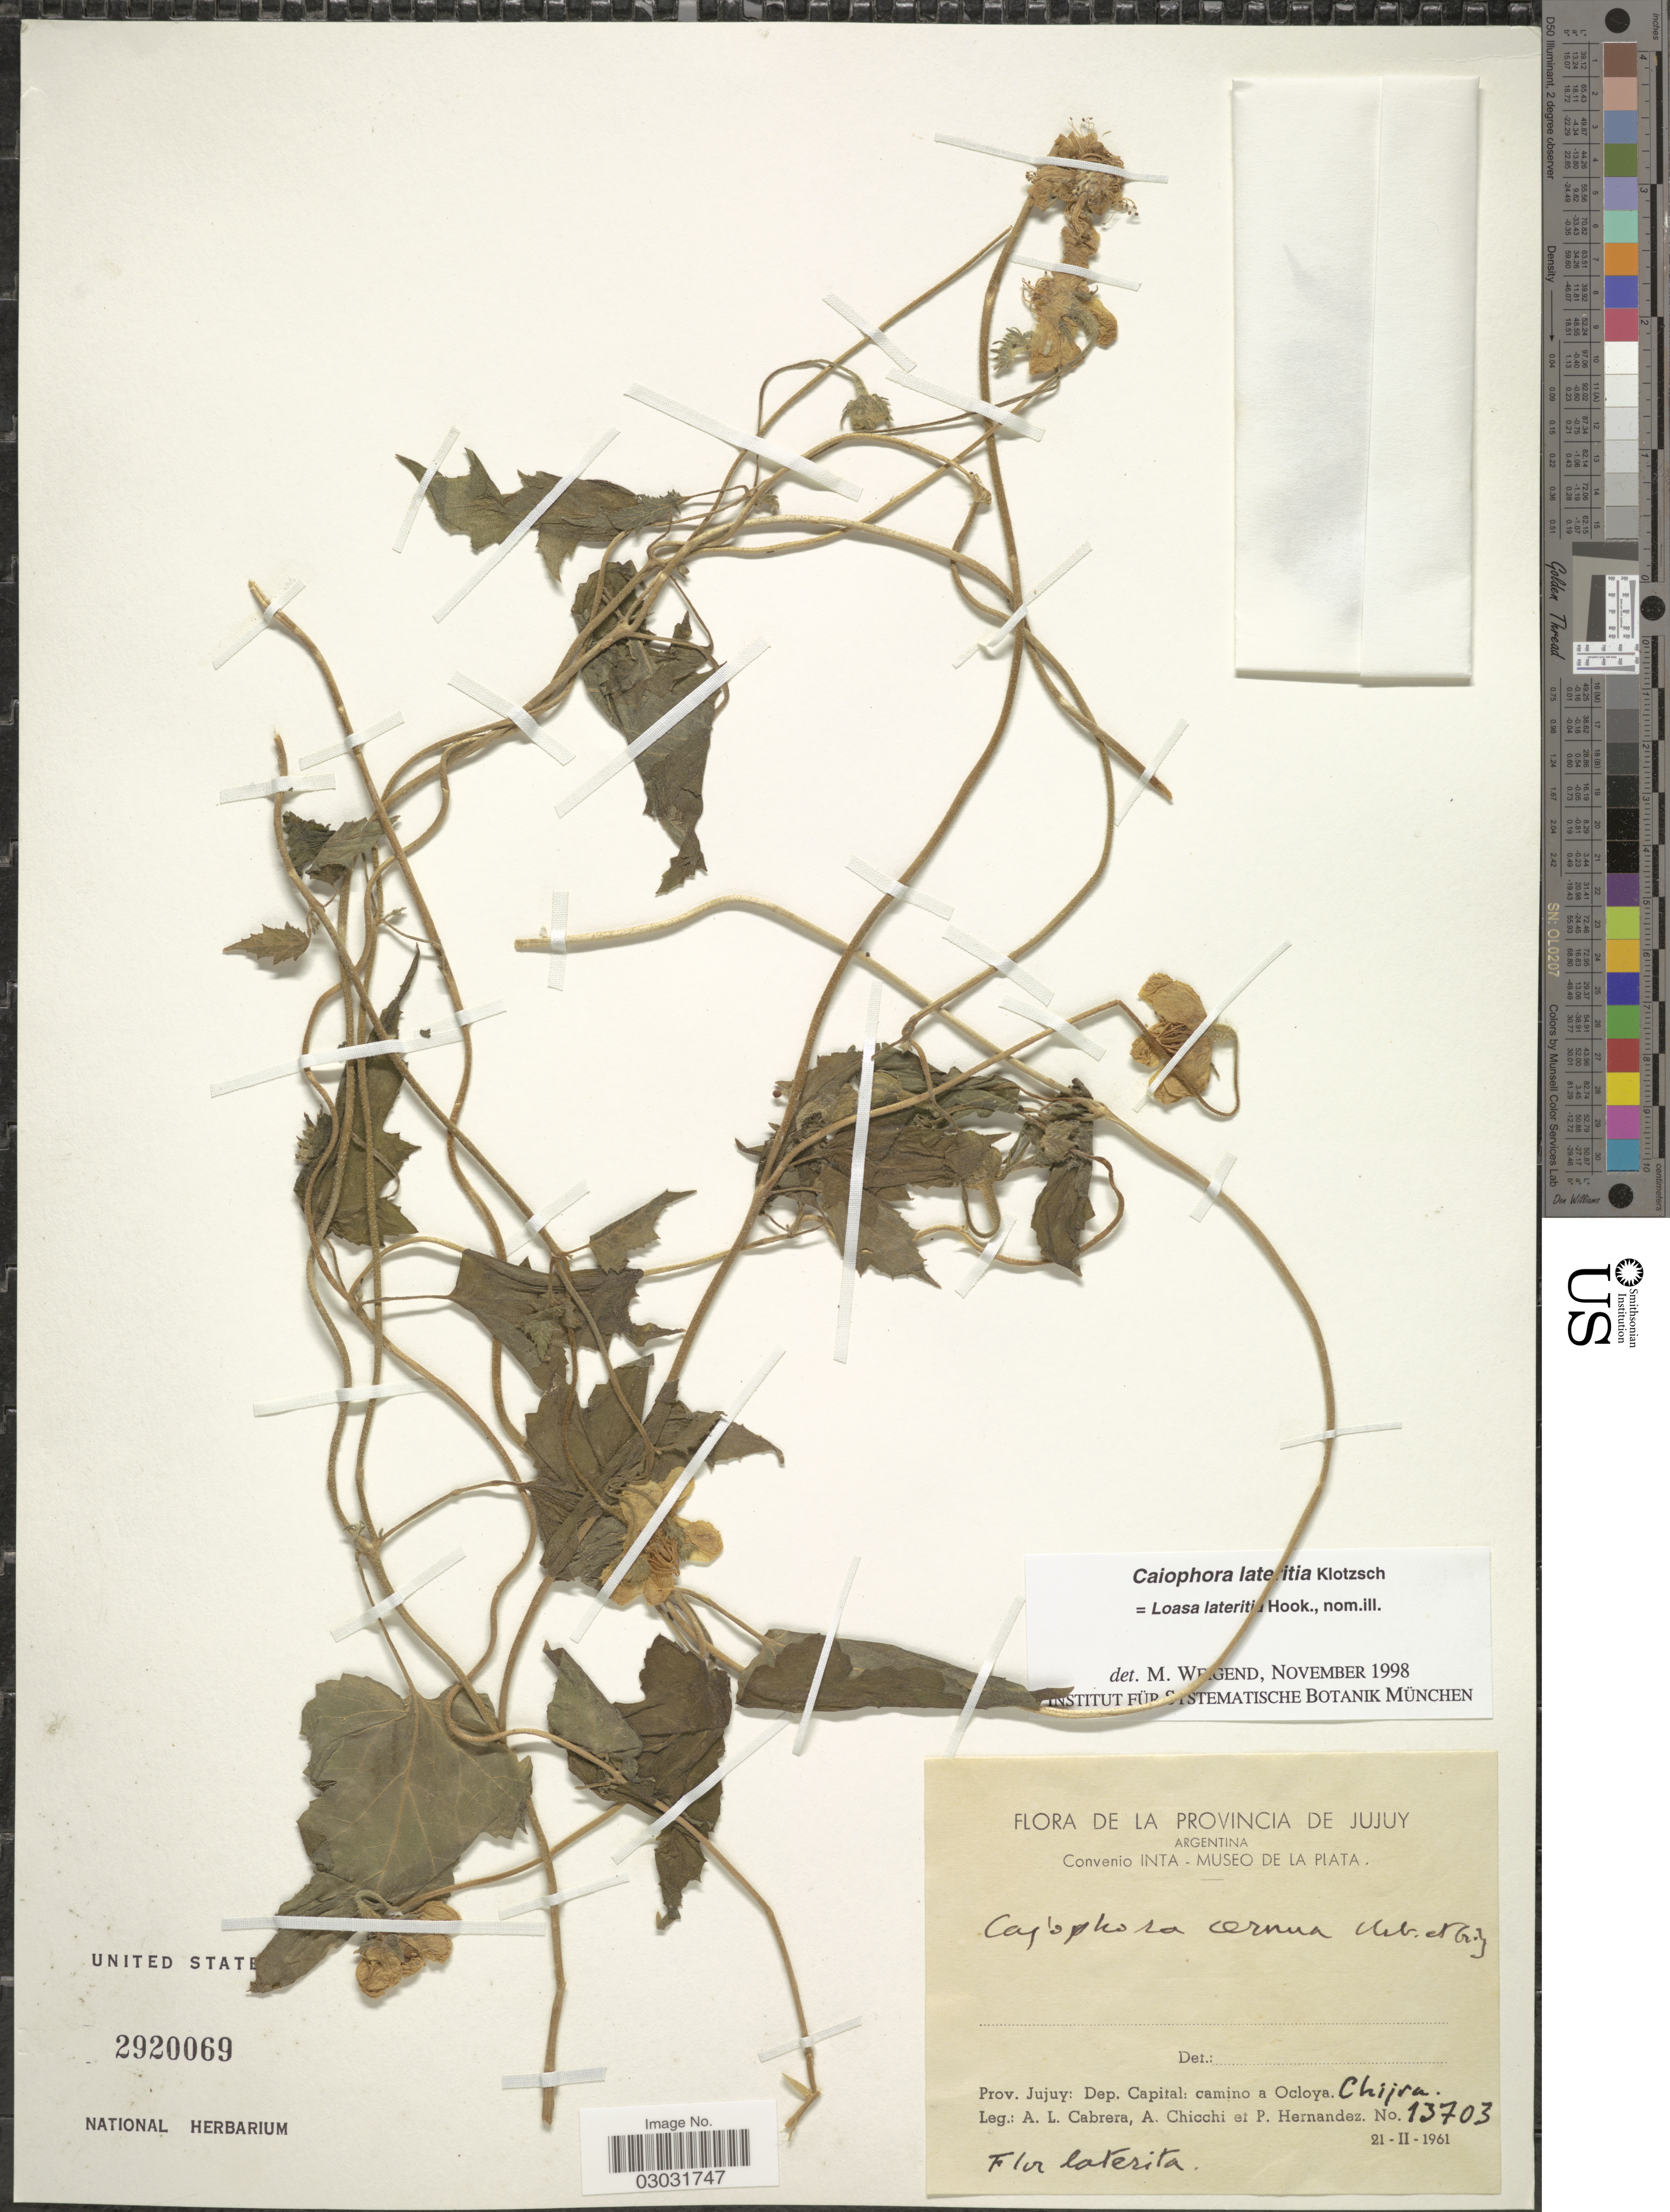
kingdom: Plantae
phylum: Tracheophyta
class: Magnoliopsida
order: Cornales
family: Loasaceae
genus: Caiophora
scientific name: Caiophora lateritia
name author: Klotzsch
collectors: A. L. Cabrera, A. Chicchi & P. Hernandez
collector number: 13703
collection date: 1961-02-21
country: Argentina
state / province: Jujuy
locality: Dep. Capital: camino a Ocloya. Chijra.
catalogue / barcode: US 2920069